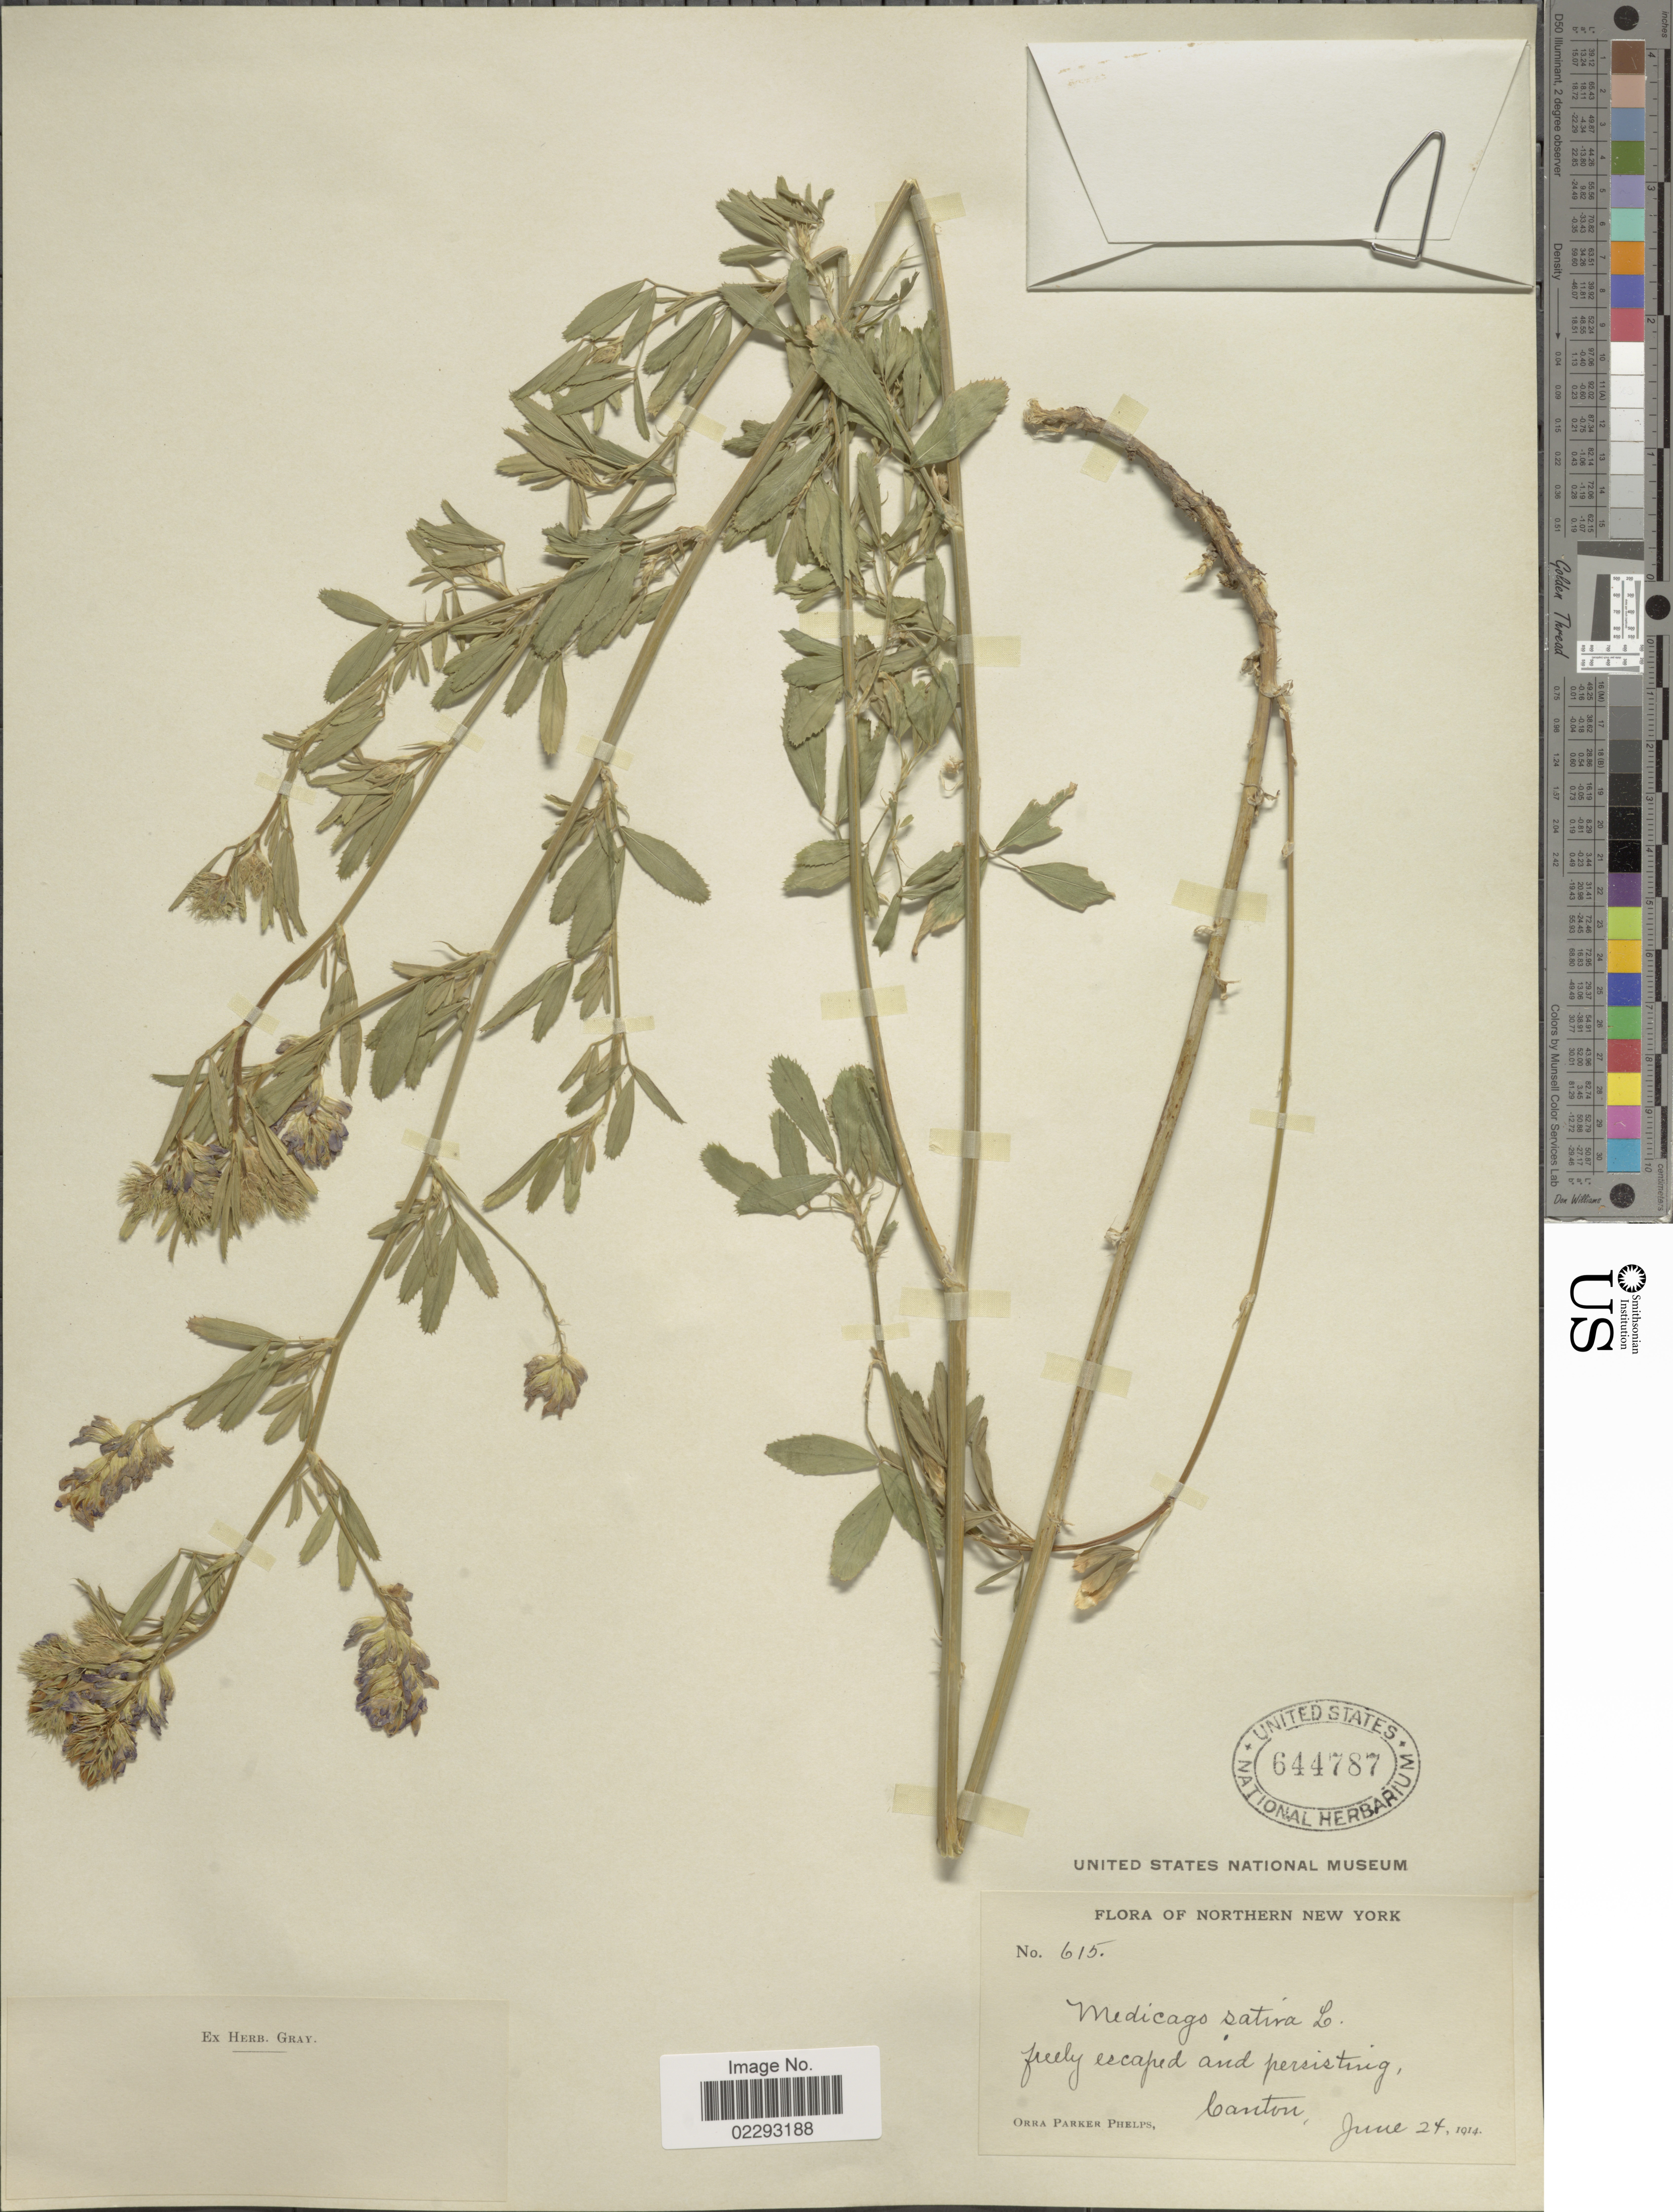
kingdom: Plantae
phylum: Tracheophyta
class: Magnoliopsida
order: Fabales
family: Fabaceae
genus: Medicago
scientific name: Medicago sativa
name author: L.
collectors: O. P. Phelps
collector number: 615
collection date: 1914-06-24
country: United States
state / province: New York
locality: Northern New York, Canton.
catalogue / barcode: US 644787